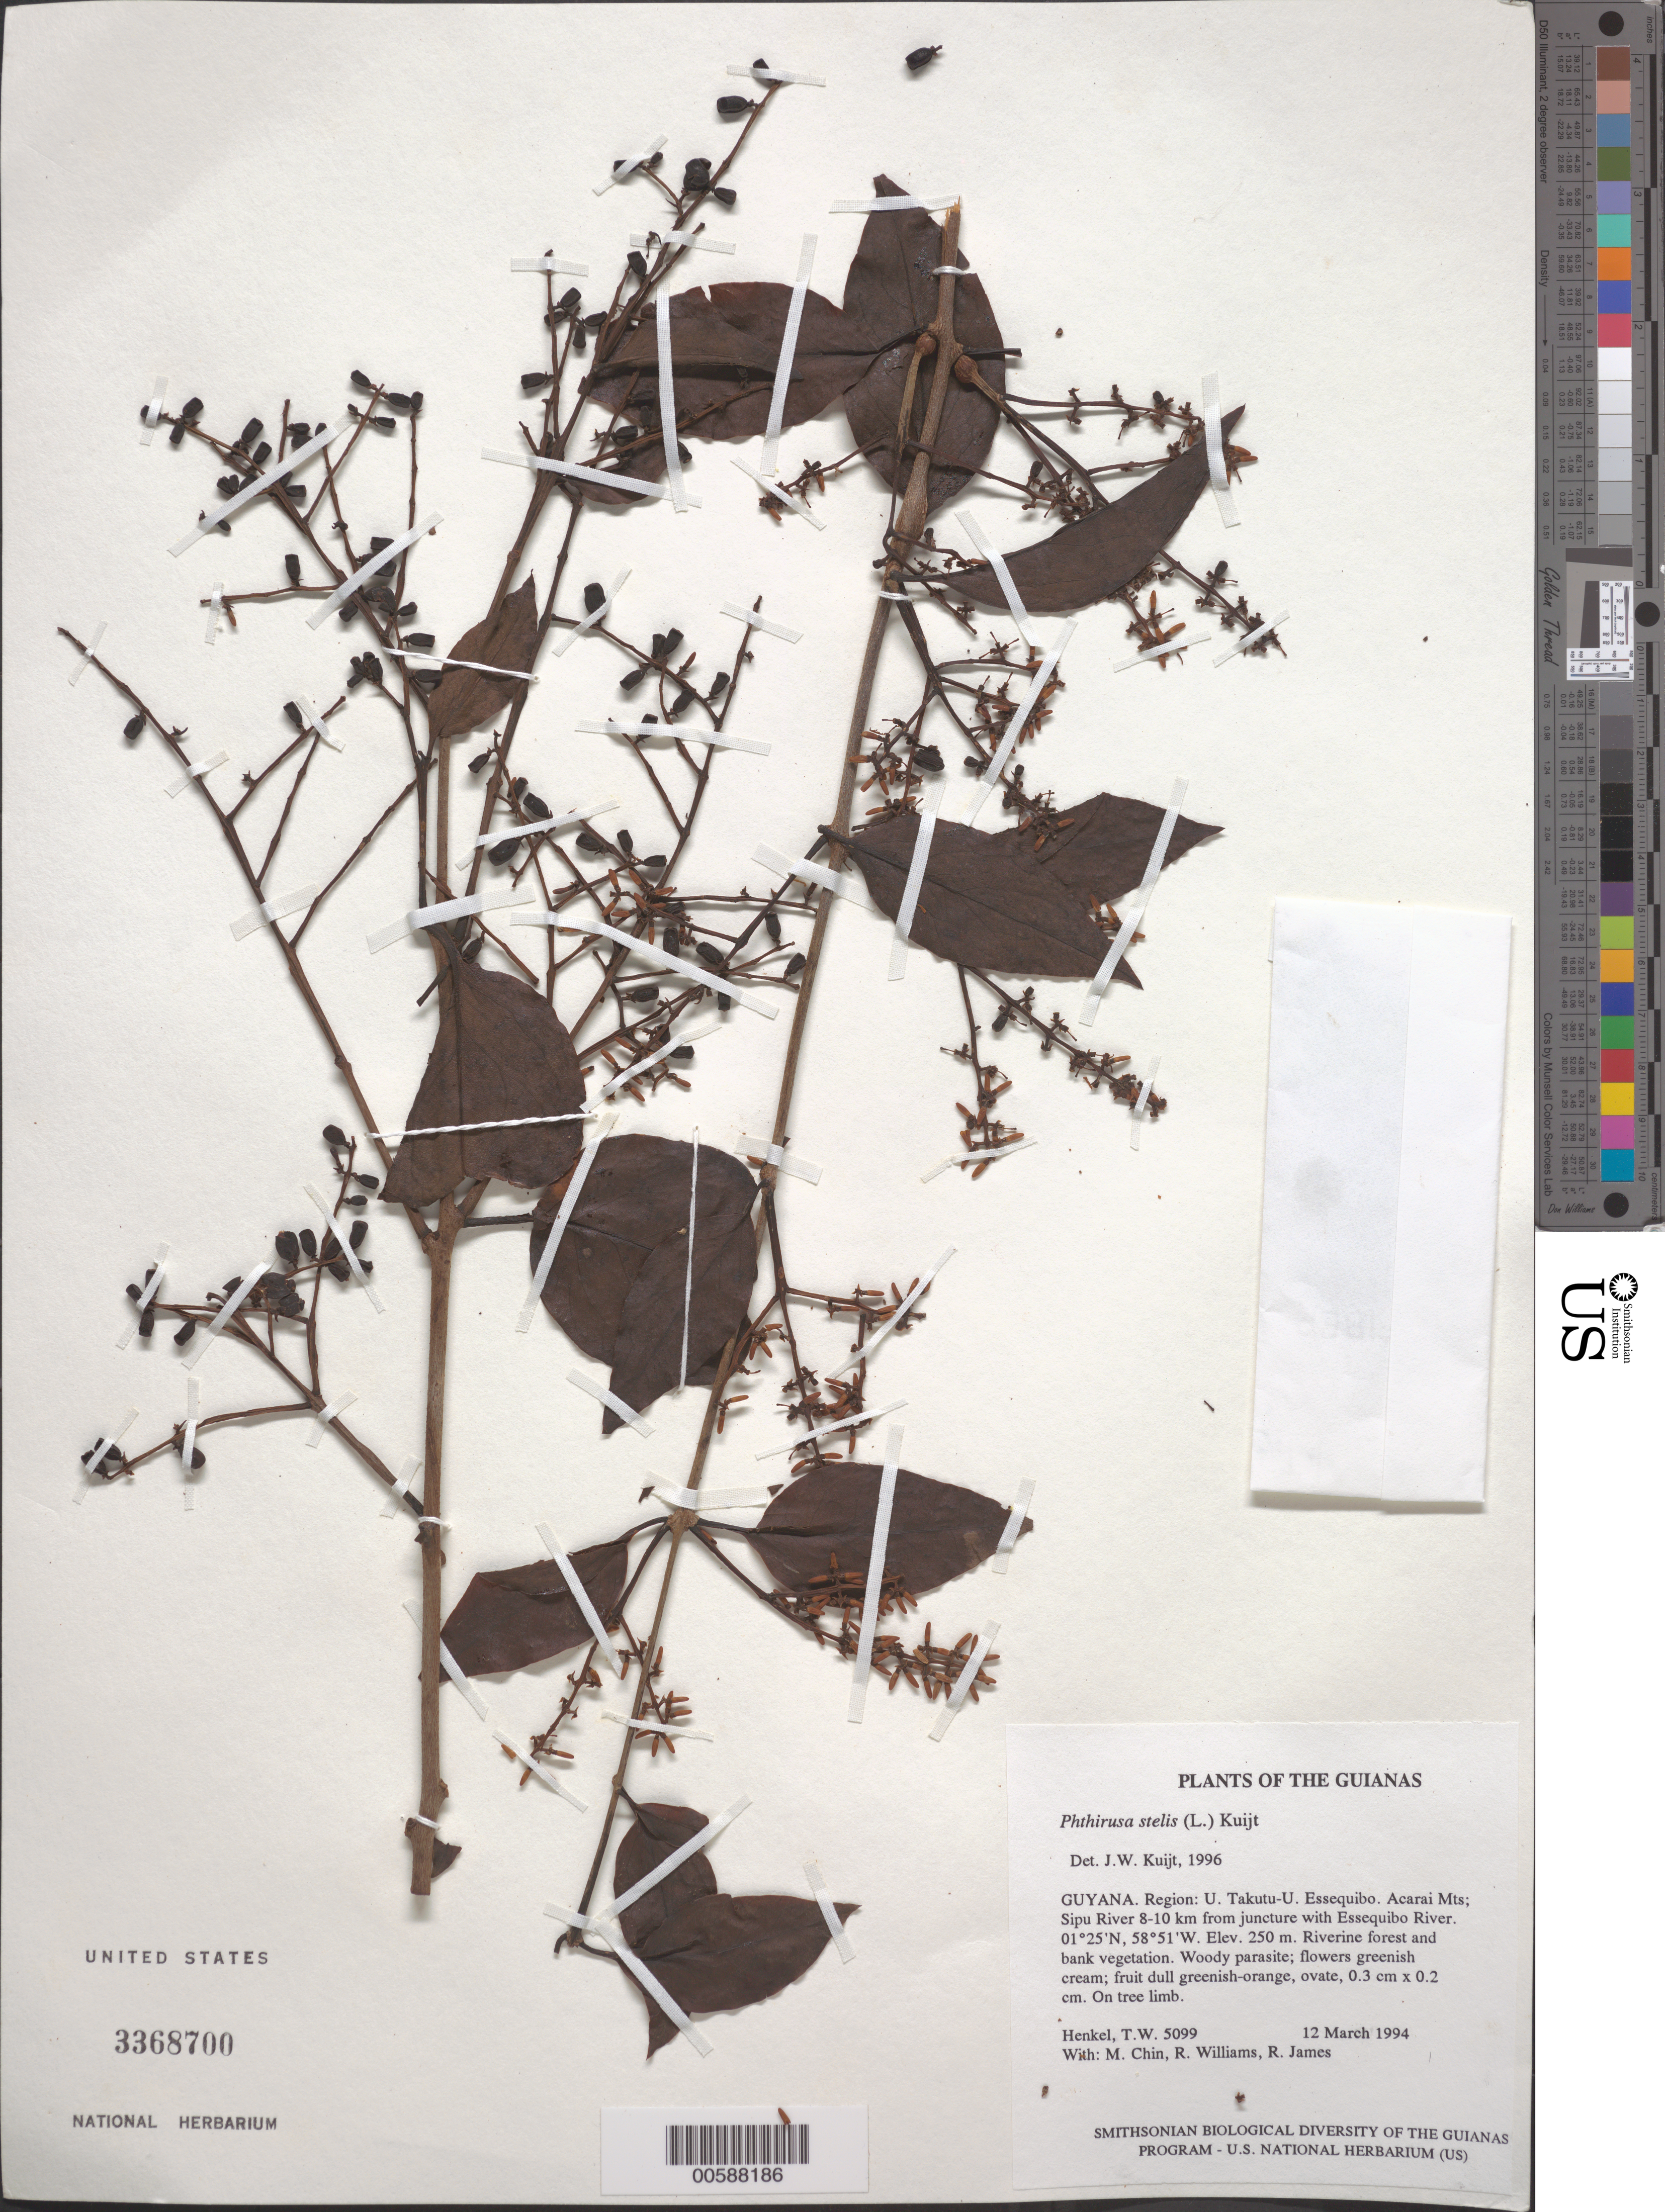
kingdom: Plantae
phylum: Tracheophyta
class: Magnoliopsida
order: Santalales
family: Loranthaceae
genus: Phthirusa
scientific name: Phthirusa stelis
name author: (L.) Kuijt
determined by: Kuijt, Job, (CANADA)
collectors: T. Henkel, M. Chin, R. Williams & R. James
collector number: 5099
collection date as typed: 12 March 1994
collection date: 1994-03-12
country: Guyana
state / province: U. Takutu-U. Essequibo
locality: Acarai Mts; Sipu River 8-10 km from juncture with Essequibo River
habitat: Riverine forest and bank vegetation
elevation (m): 250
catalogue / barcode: US 3368700